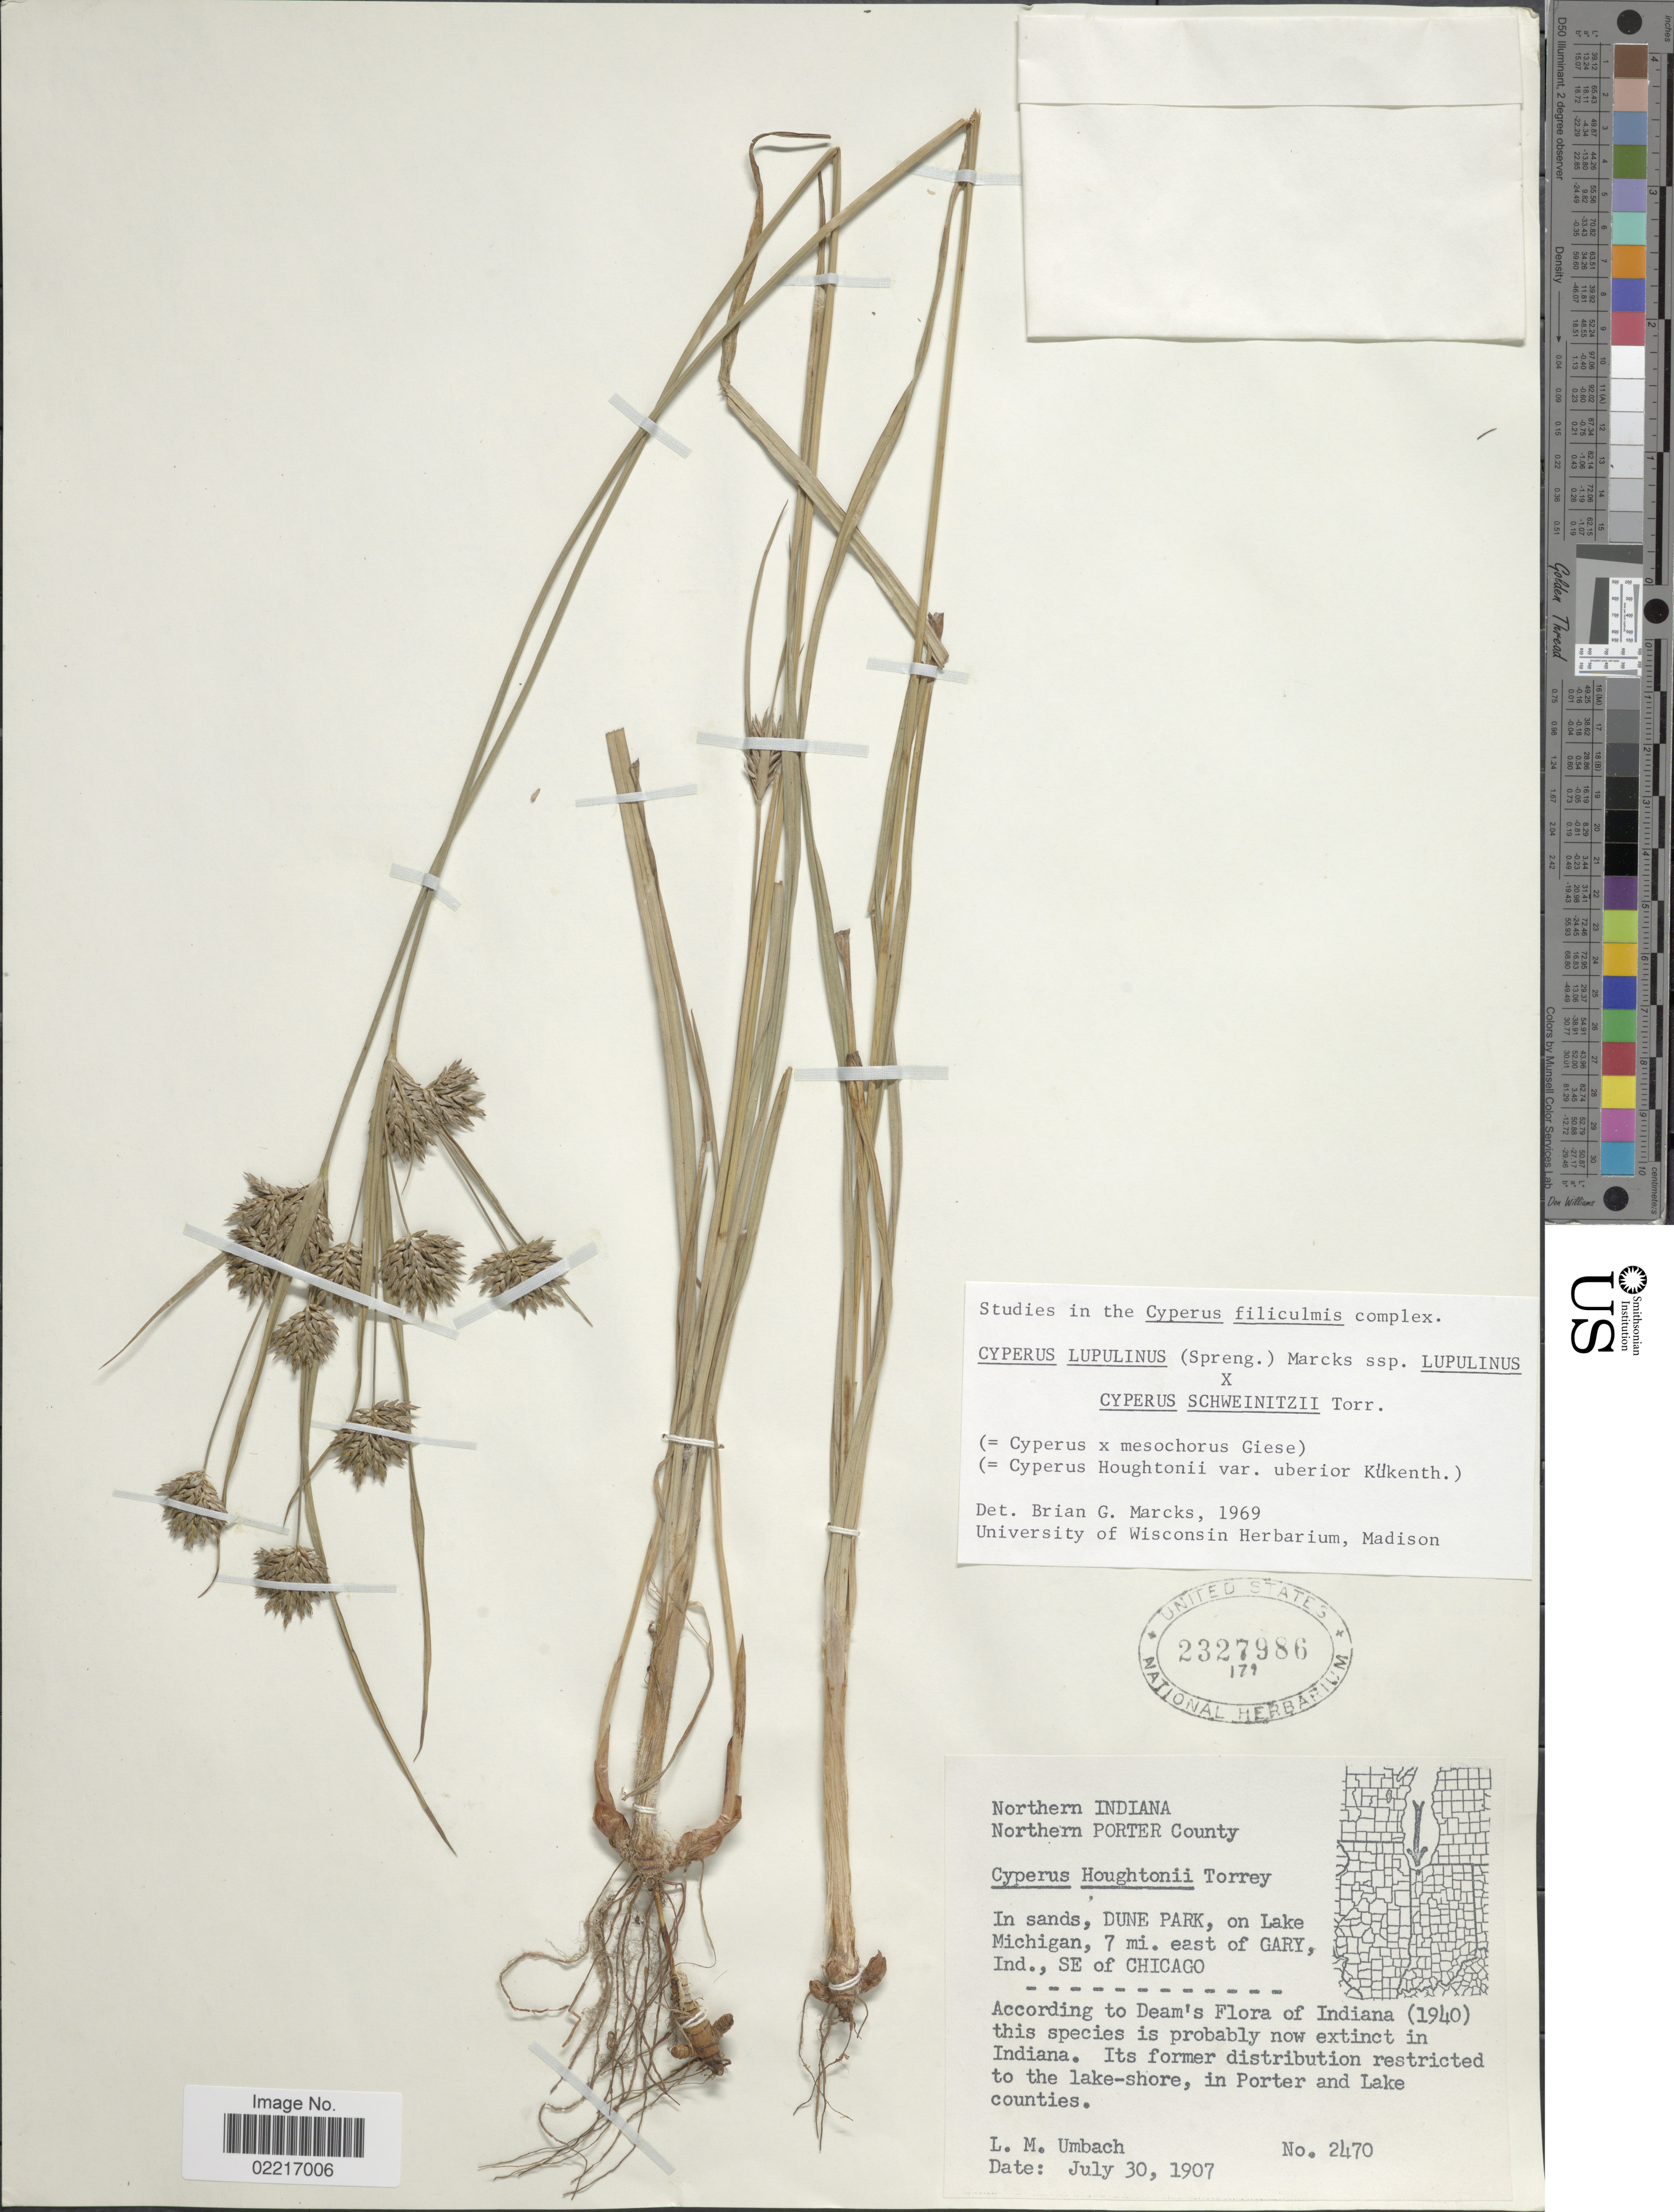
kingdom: Plantae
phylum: Tracheophyta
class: Liliopsida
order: Poales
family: Cyperaceae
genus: Cyperus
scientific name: Cyperus lupulinus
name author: (Spreng.) Marcks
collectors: L. M. Umbach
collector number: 2470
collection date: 1907-07-30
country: United States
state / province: Indiana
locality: Northern Indiana, Dune Park, on Lake Michigan, 7 mi. east of Gary, SE of Chicago, Northern Porter County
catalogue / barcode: US 2317986